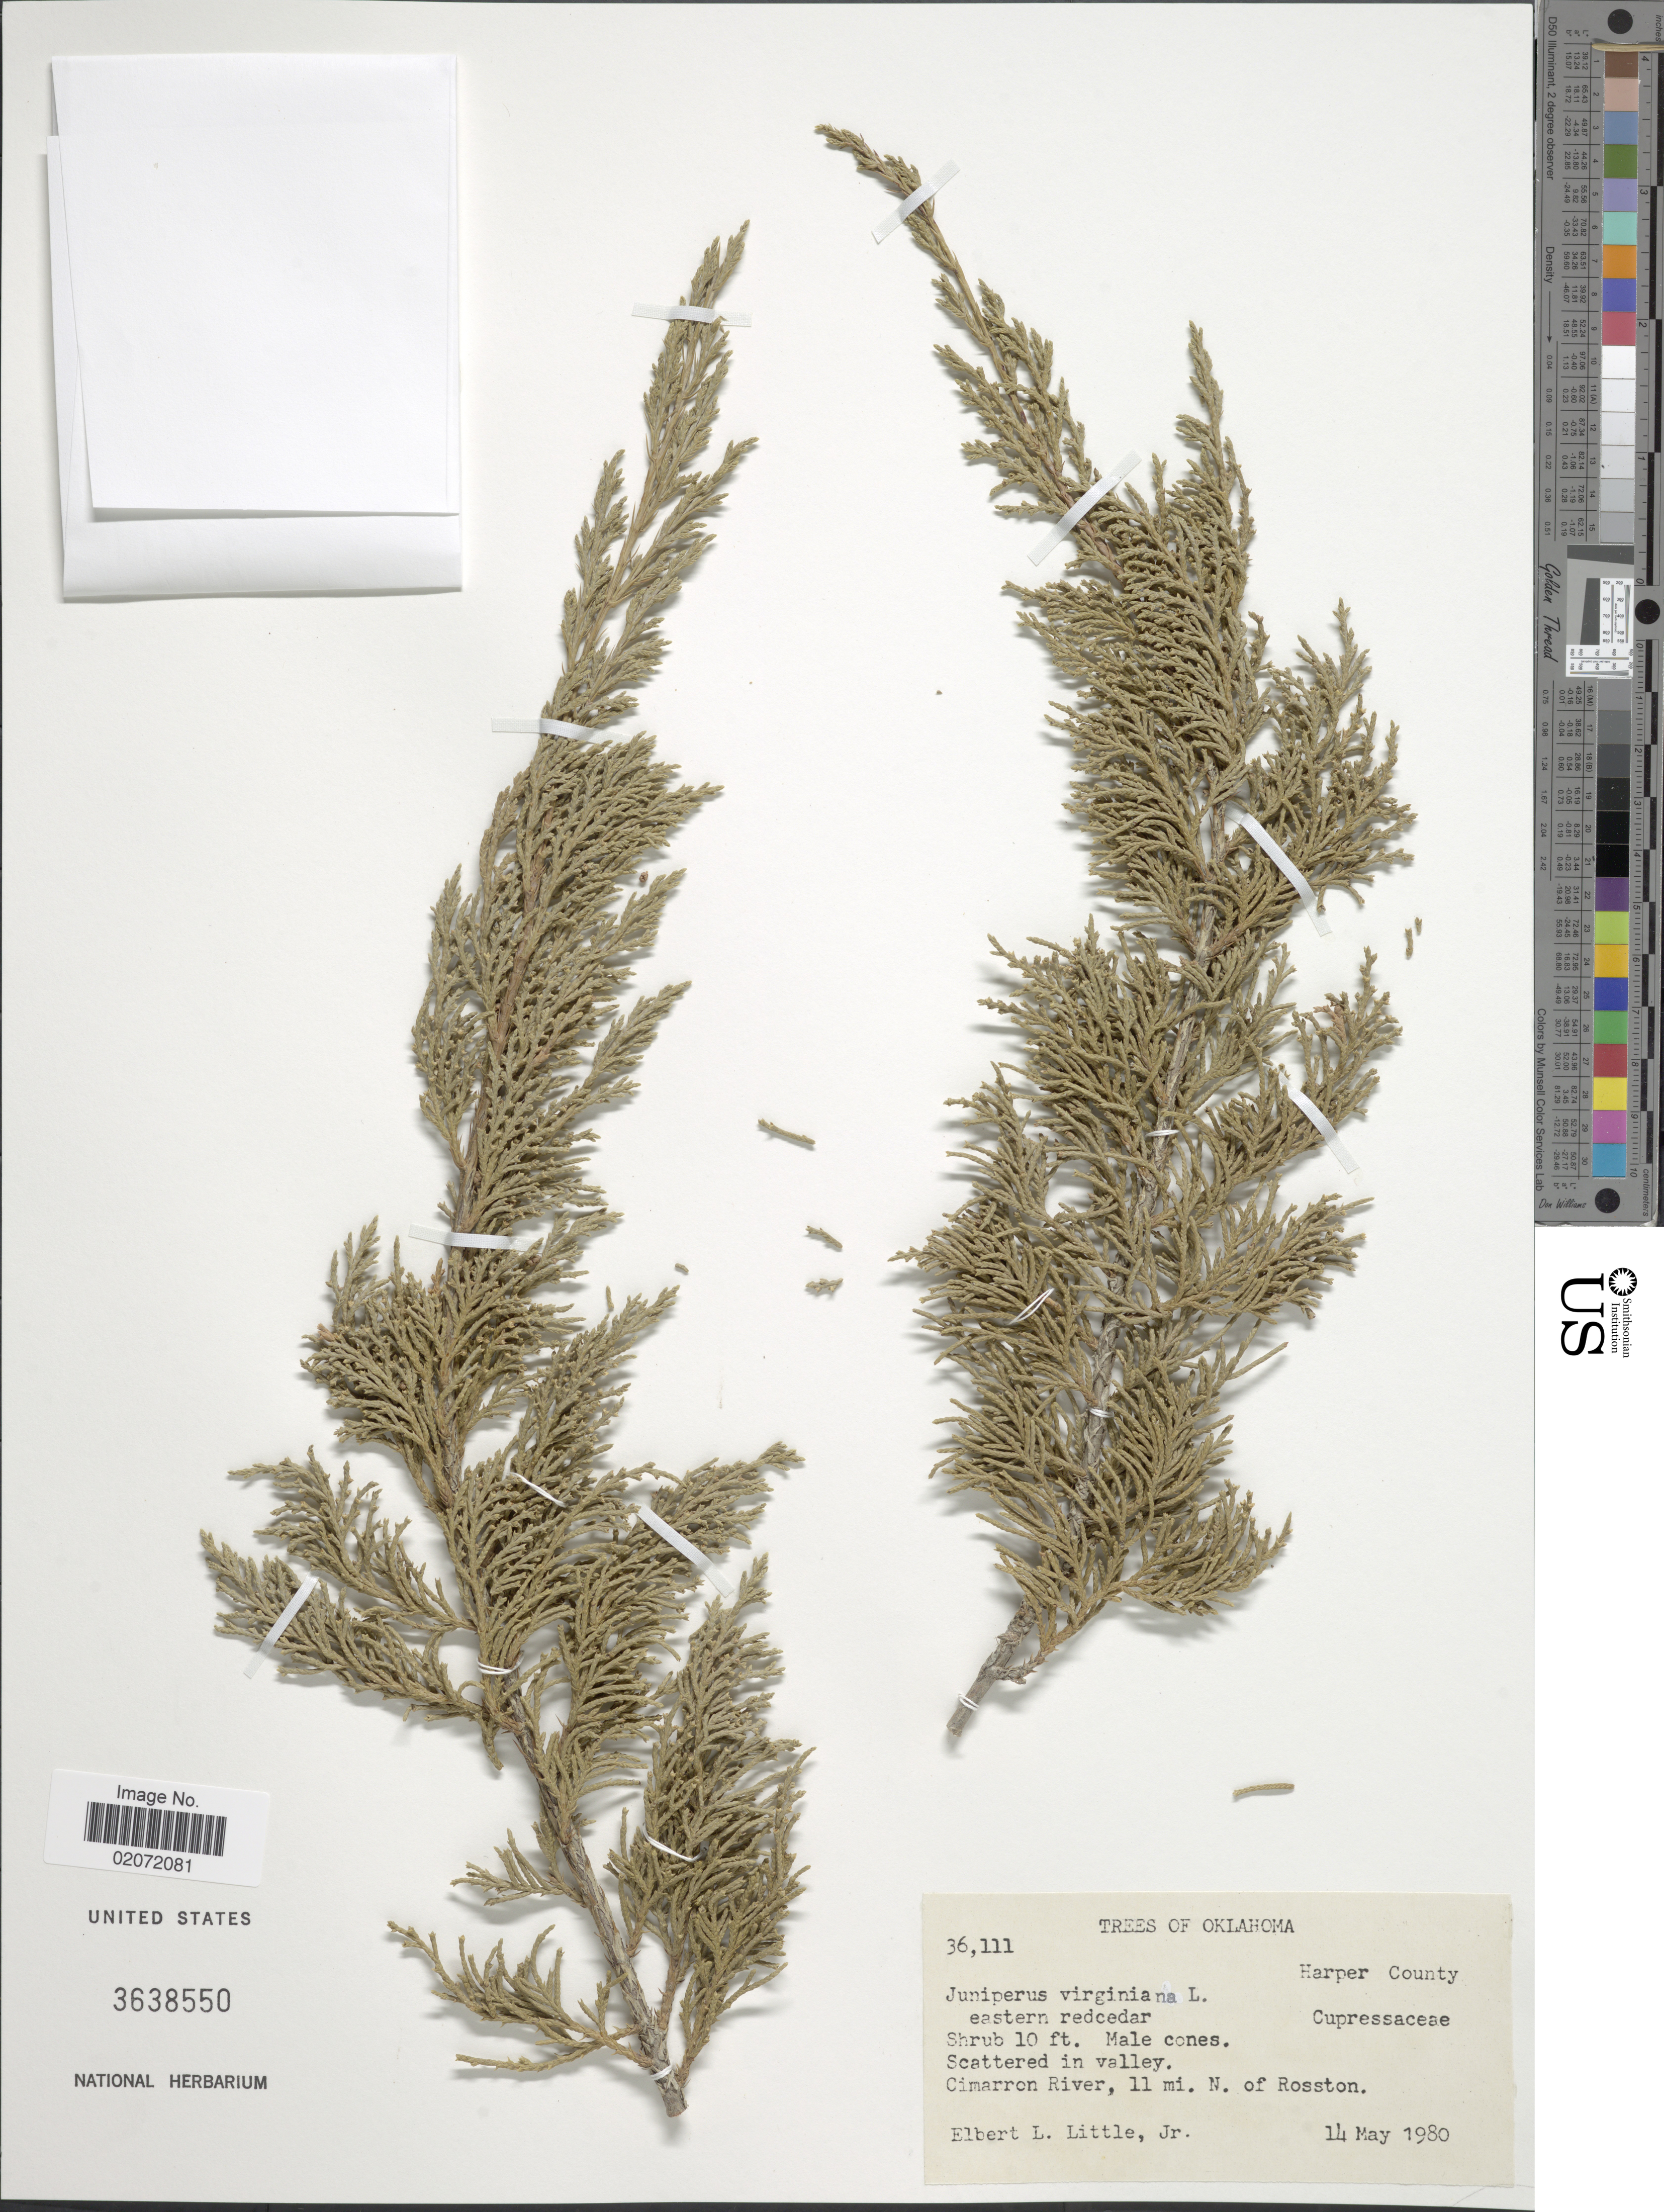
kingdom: Plantae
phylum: Tracheophyta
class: Pinopsida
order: Pinales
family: Cupressaceae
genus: Juniperus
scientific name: Juniperus virginiana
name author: L.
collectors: E. L. Little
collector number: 36111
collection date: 1980-05-14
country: United States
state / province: Oklahoma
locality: Harper County. Cimarron River, 11 mi N. of Rosston.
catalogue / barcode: US 3638550